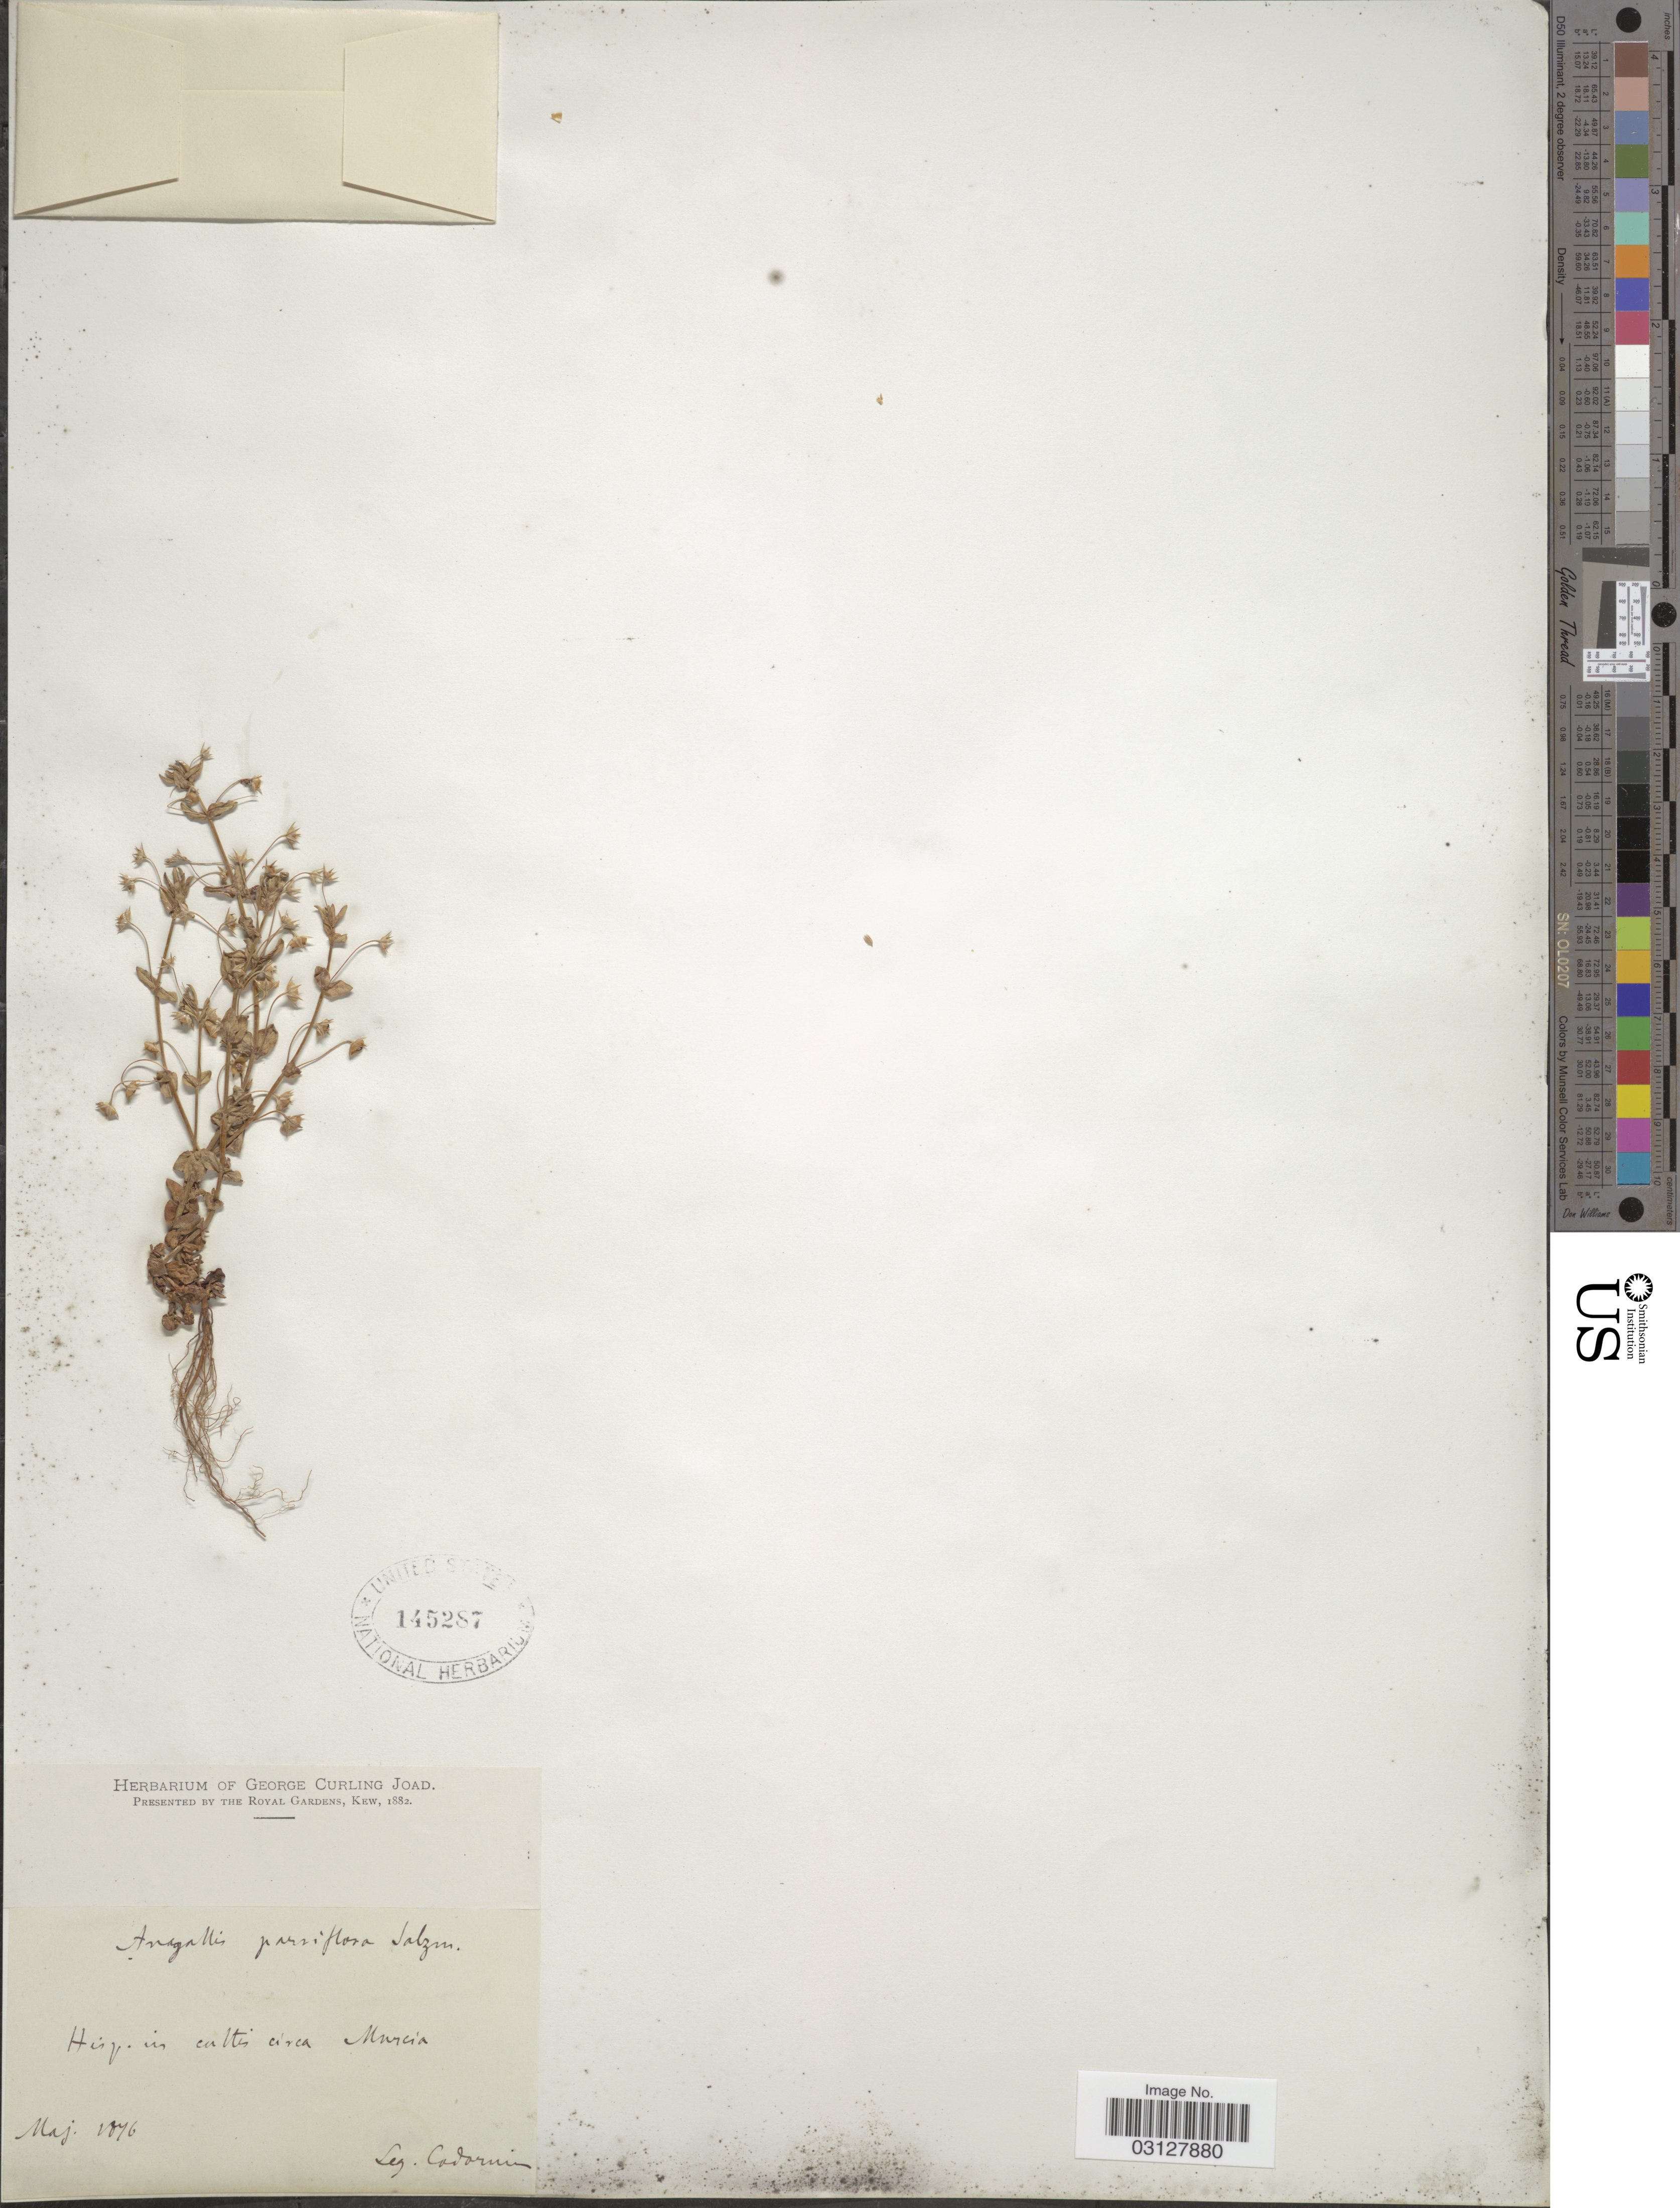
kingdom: Plantae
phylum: Tracheophyta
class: Magnoliopsida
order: Ericales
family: Primulaceae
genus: Anagallis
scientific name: Anagallis parviflora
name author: Hoffmanns. & Link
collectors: Codorniu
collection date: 1876-05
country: Spain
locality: Hisp. in cultis circa Murcia.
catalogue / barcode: US 145287